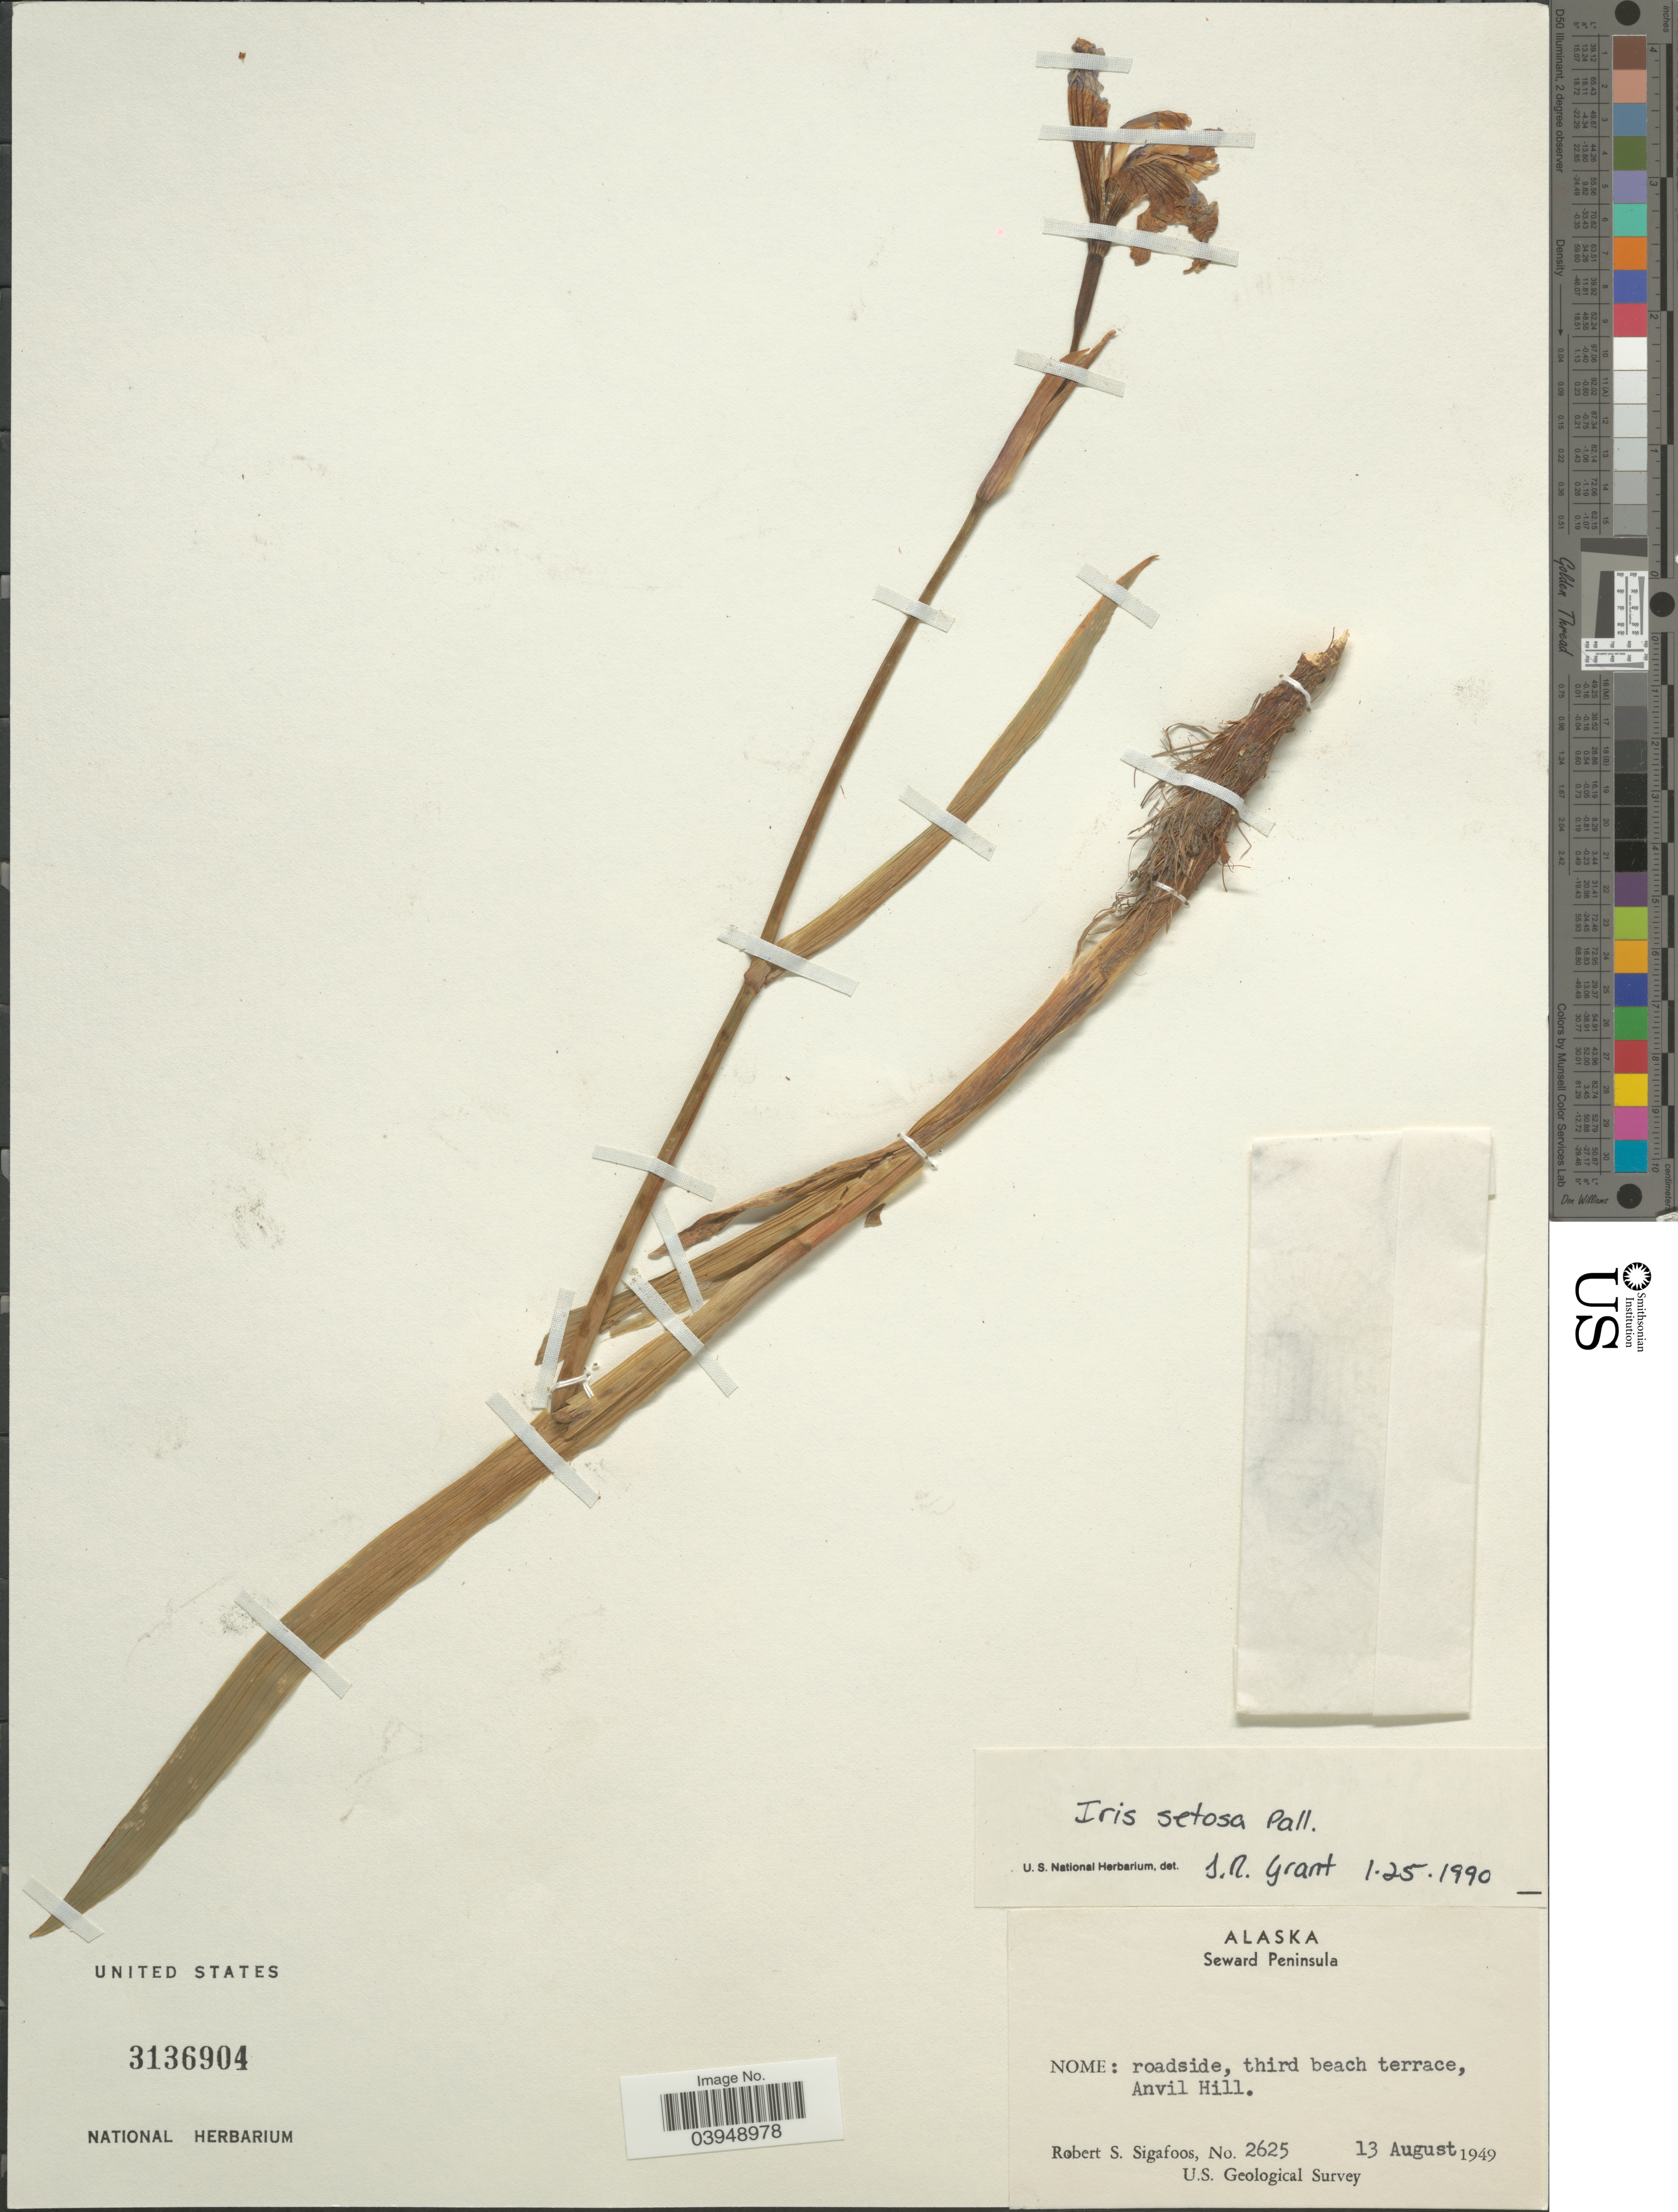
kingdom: Plantae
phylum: Tracheophyta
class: Liliopsida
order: Asparagales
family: Iridaceae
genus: Iris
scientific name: Iris setosa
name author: Pall. ex Link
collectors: R. Sigafoos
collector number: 2625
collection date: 1949-08-13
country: United States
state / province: Alaska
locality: Seward Peninsula. Nome: roadside, third beach terrace, Anvil Hill.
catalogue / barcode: US 3136904